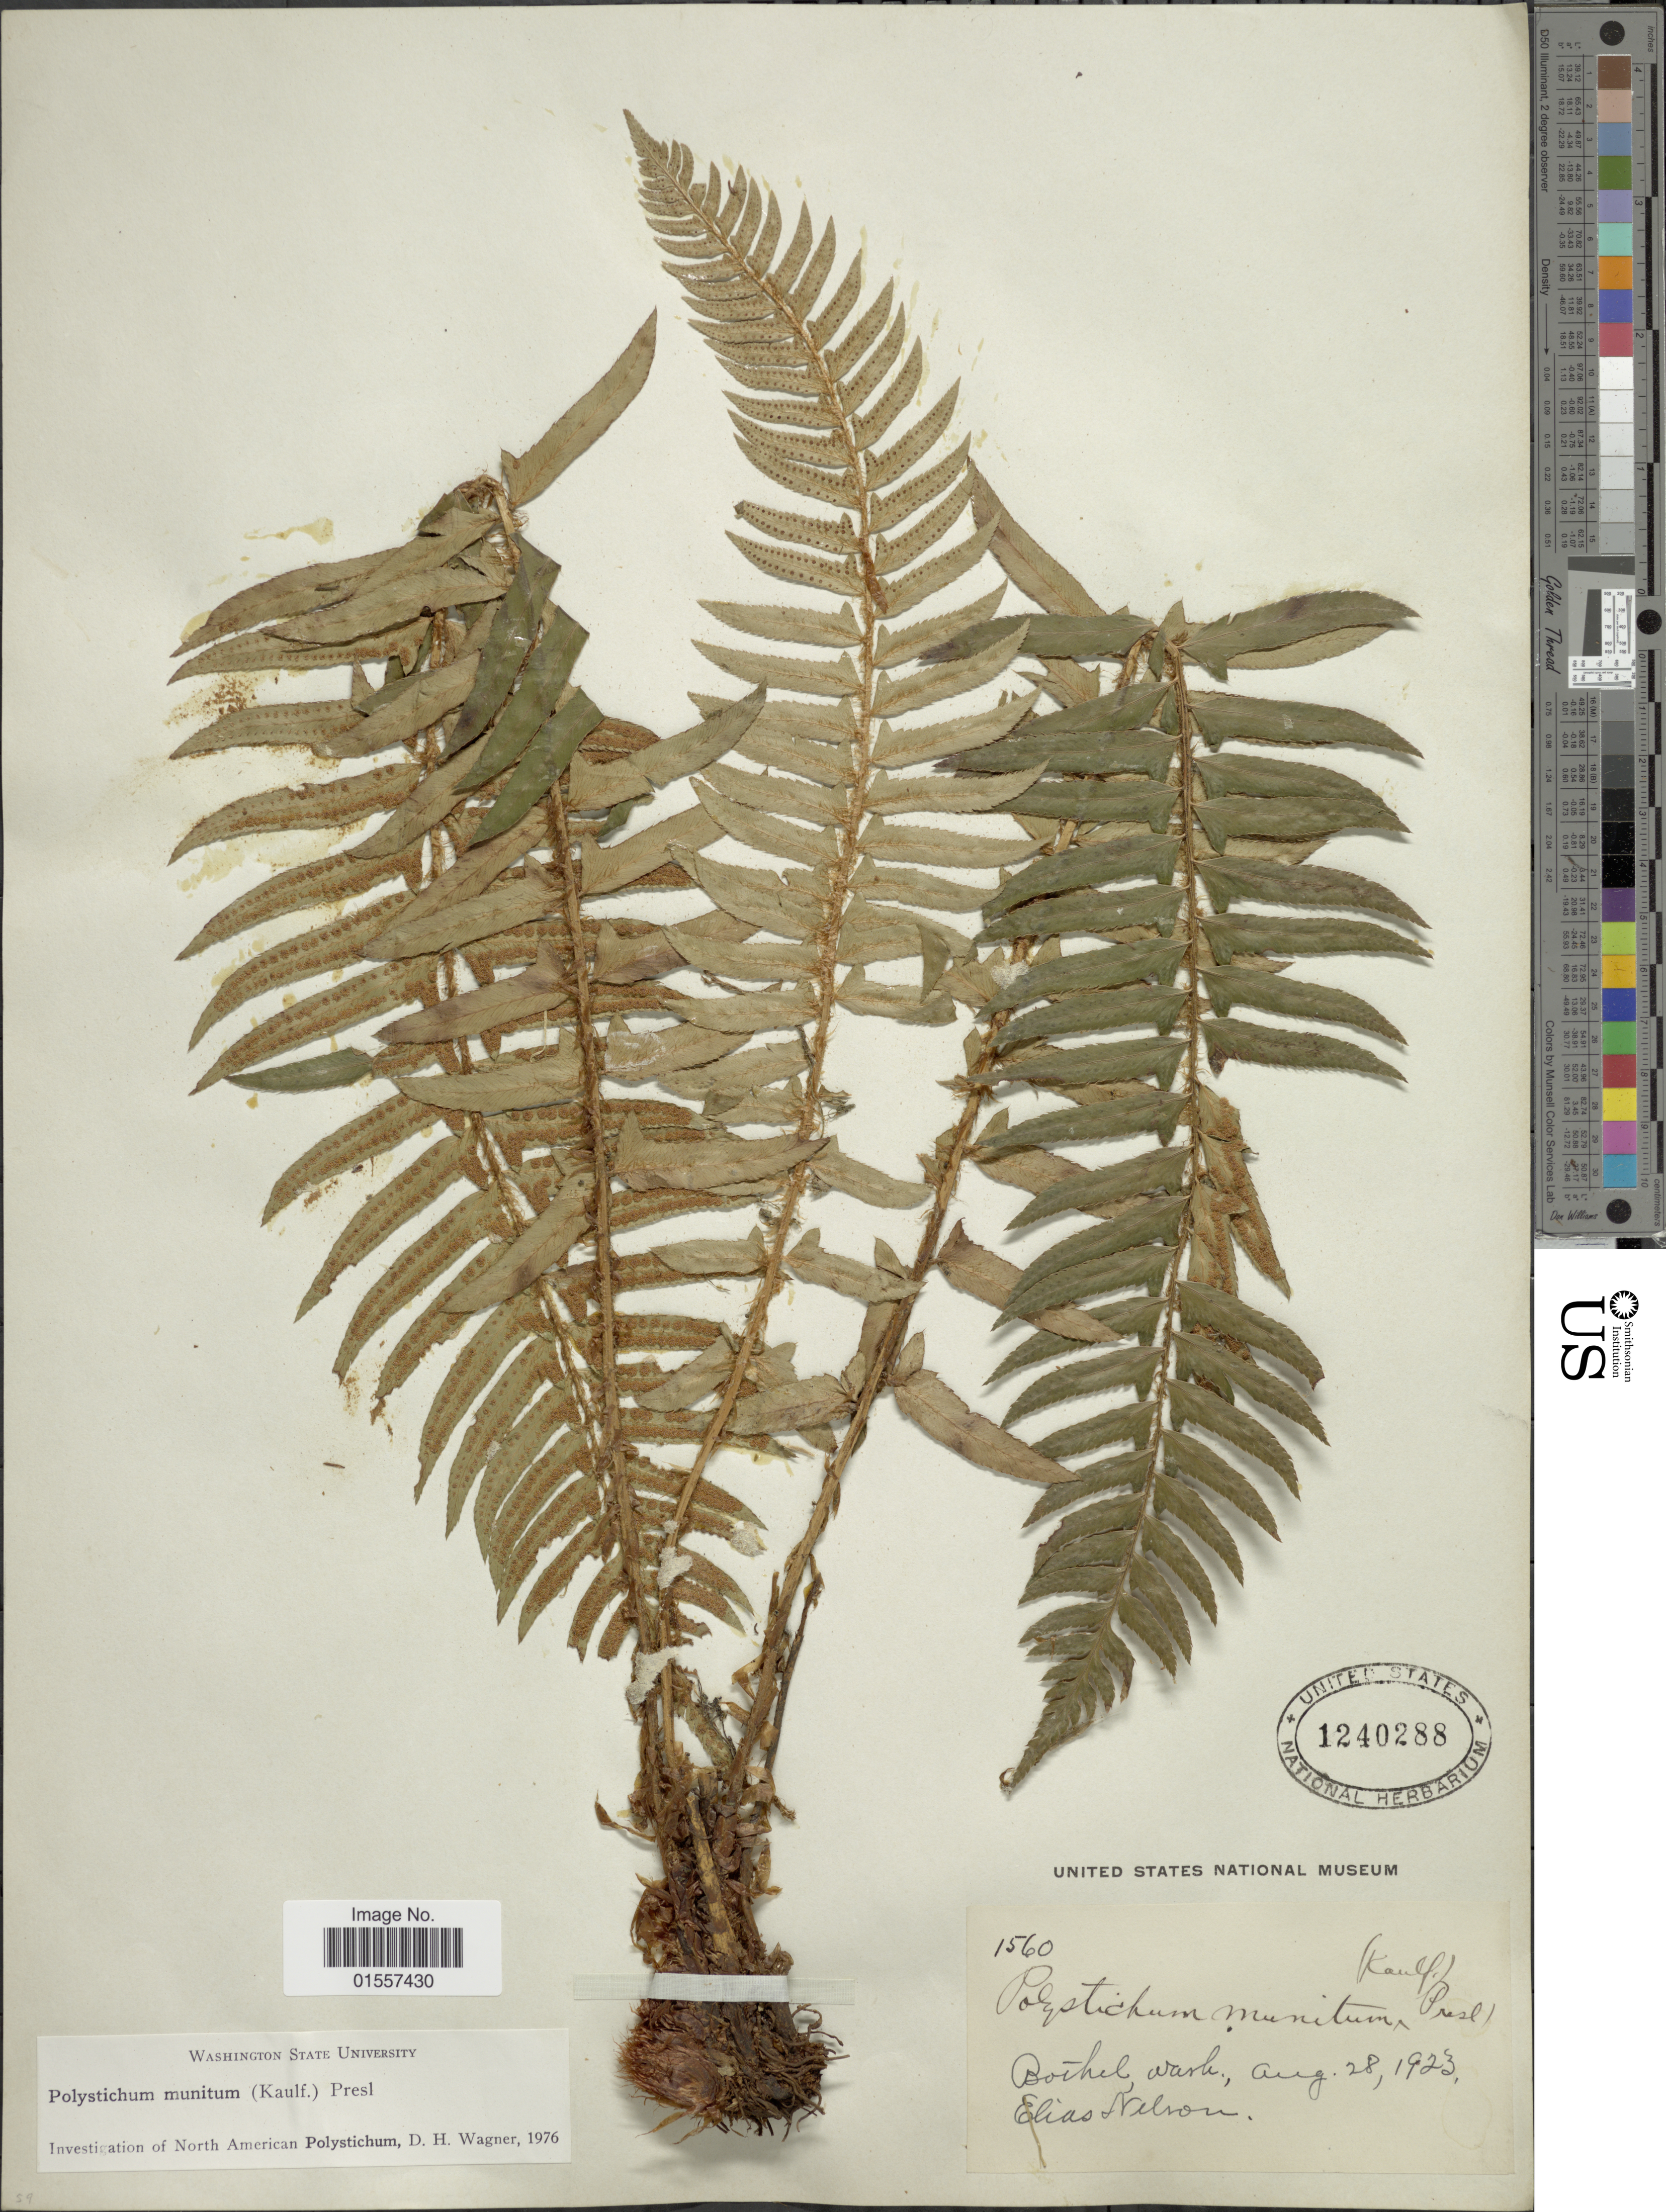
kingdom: Plantae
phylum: Tracheophyta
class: Polypodiopsida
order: Polypodiales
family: Dryopteridaceae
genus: Polystichum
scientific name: Polystichum munitum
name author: (Kaulf.) C. Presl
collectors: E. Nelson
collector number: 1560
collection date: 1923-08-28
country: United States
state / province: Washington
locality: Bothell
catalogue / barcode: US 1240288